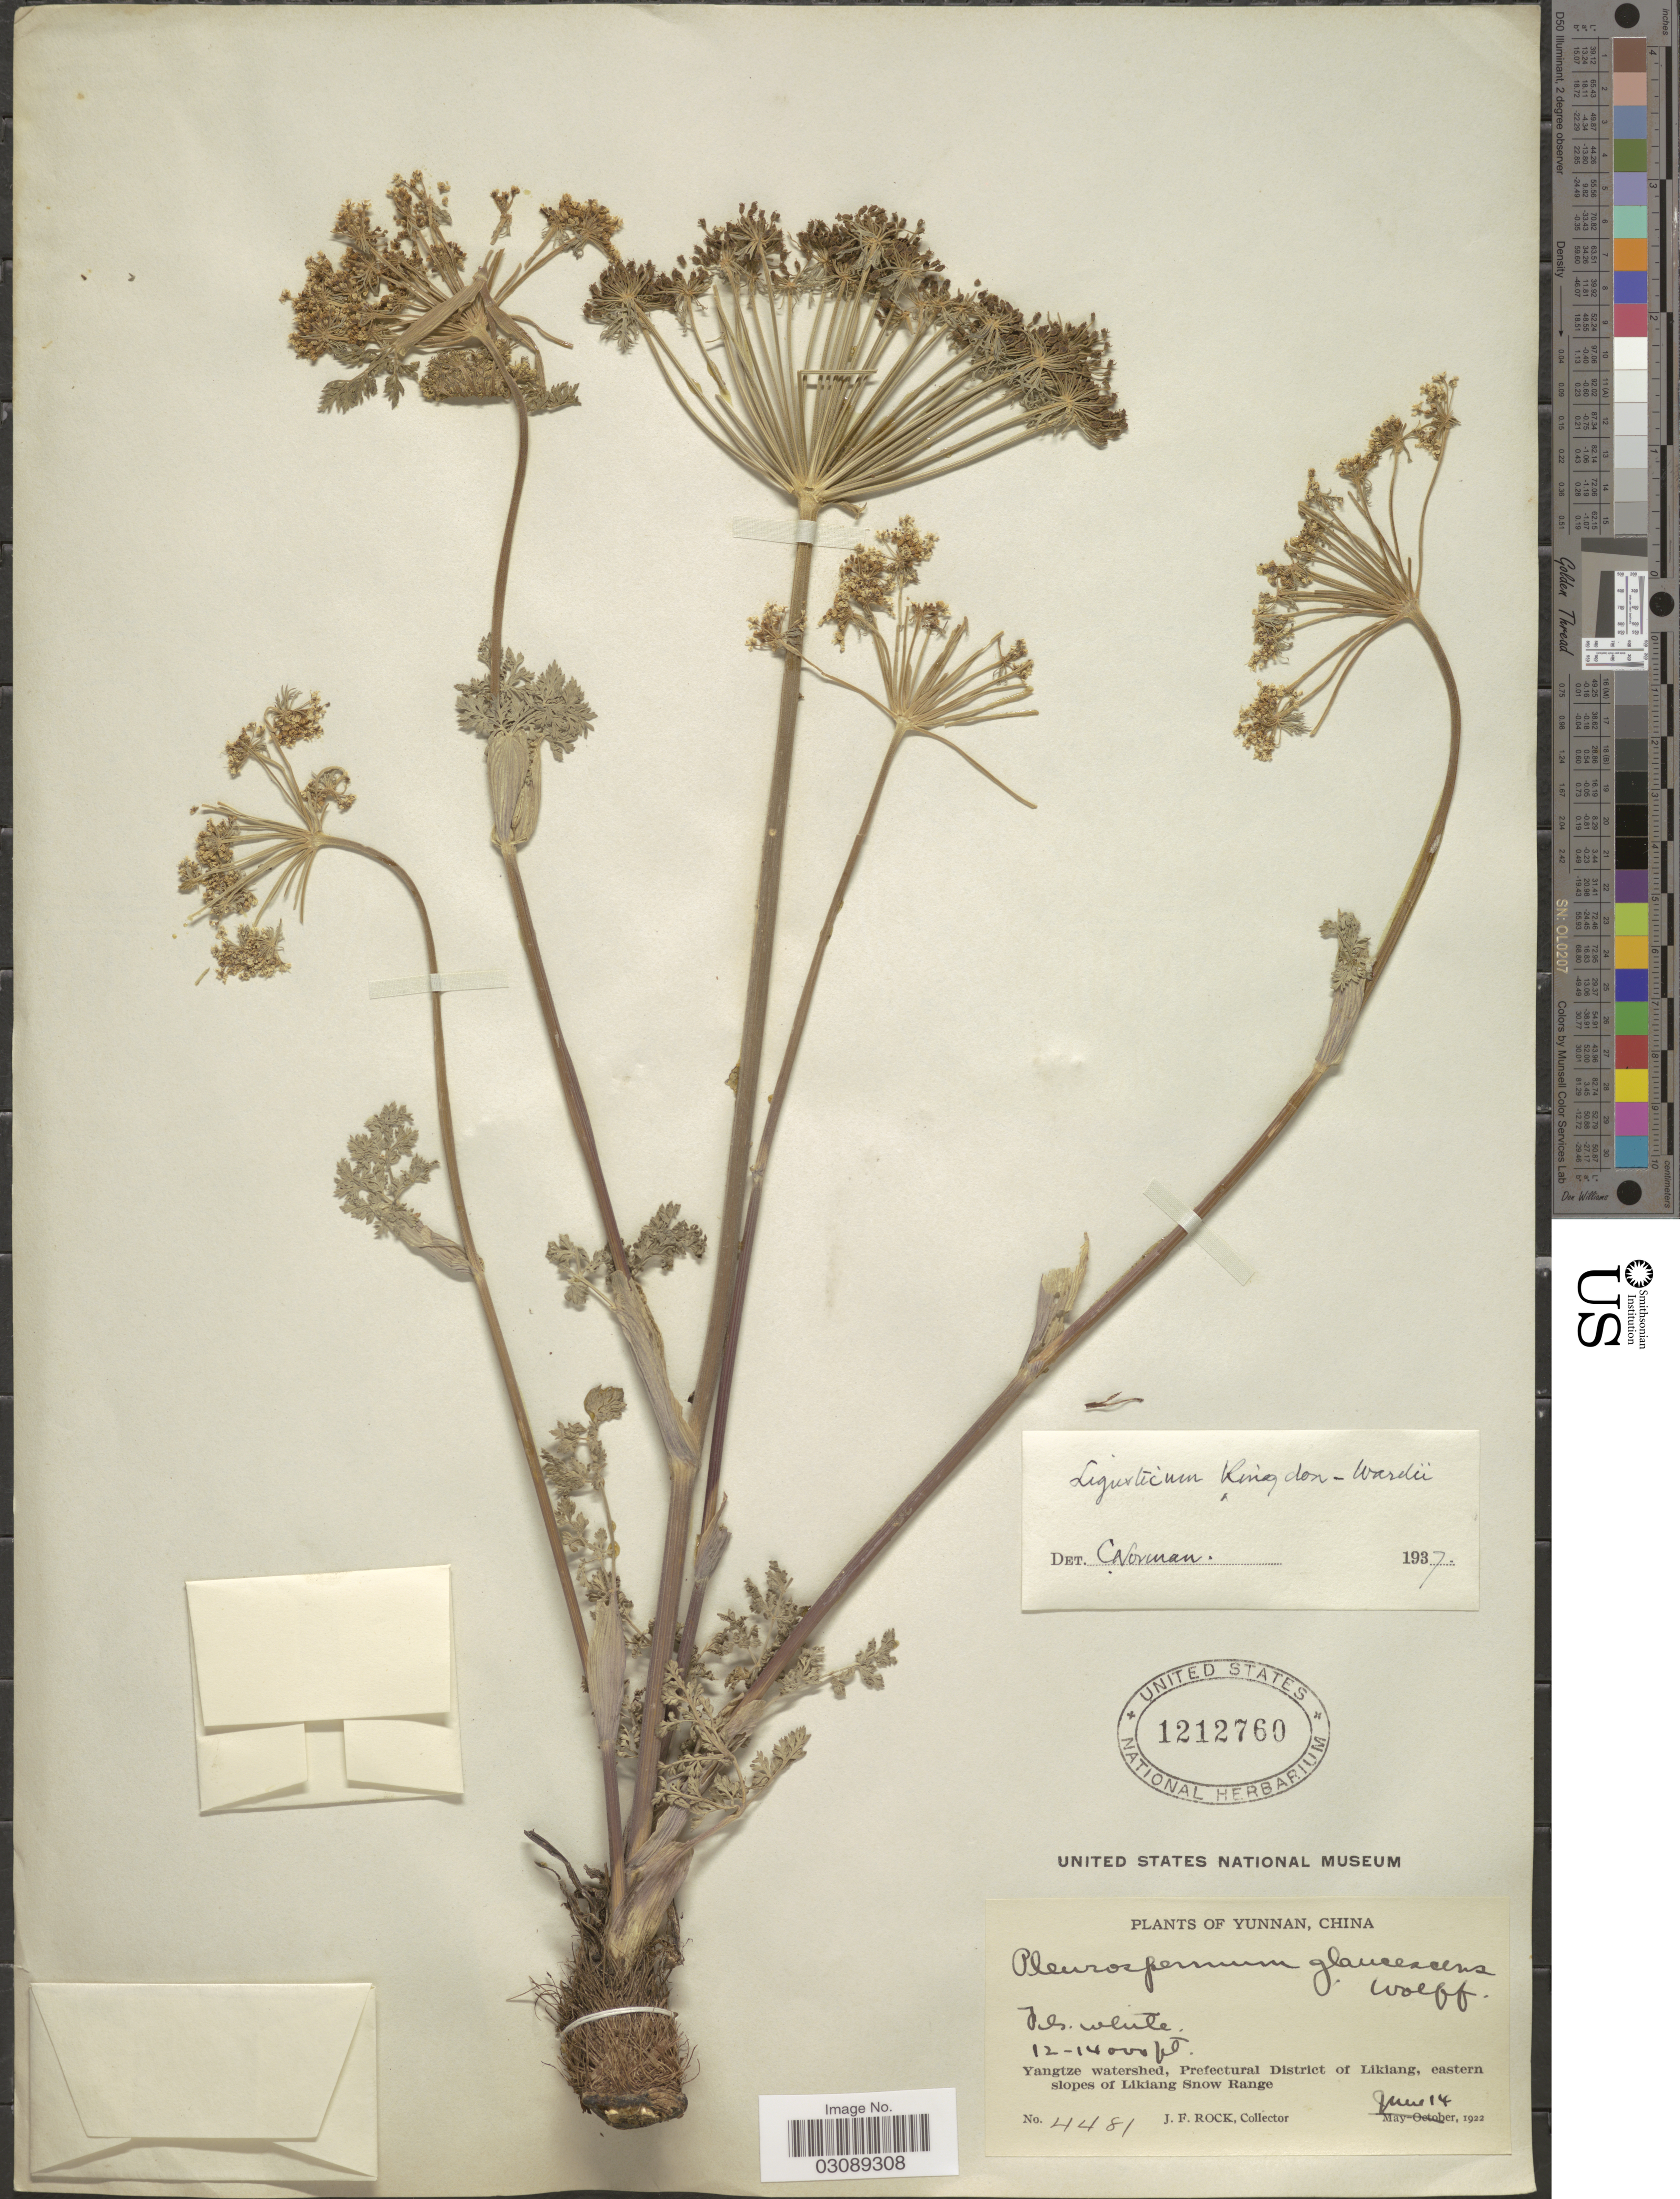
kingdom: Plantae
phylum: Tracheophyta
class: Magnoliopsida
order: Apiales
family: Apiaceae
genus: Ligusticum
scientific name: Ligusticum kingdon-wardii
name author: H. Wolff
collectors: J. Rock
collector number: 4481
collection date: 1922-06-14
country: China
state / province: Yunnan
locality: Yangtze watershed, Prefectural District of Likiang, eastern slopes of Likiang Snow Range.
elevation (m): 3658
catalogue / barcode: US 1212760